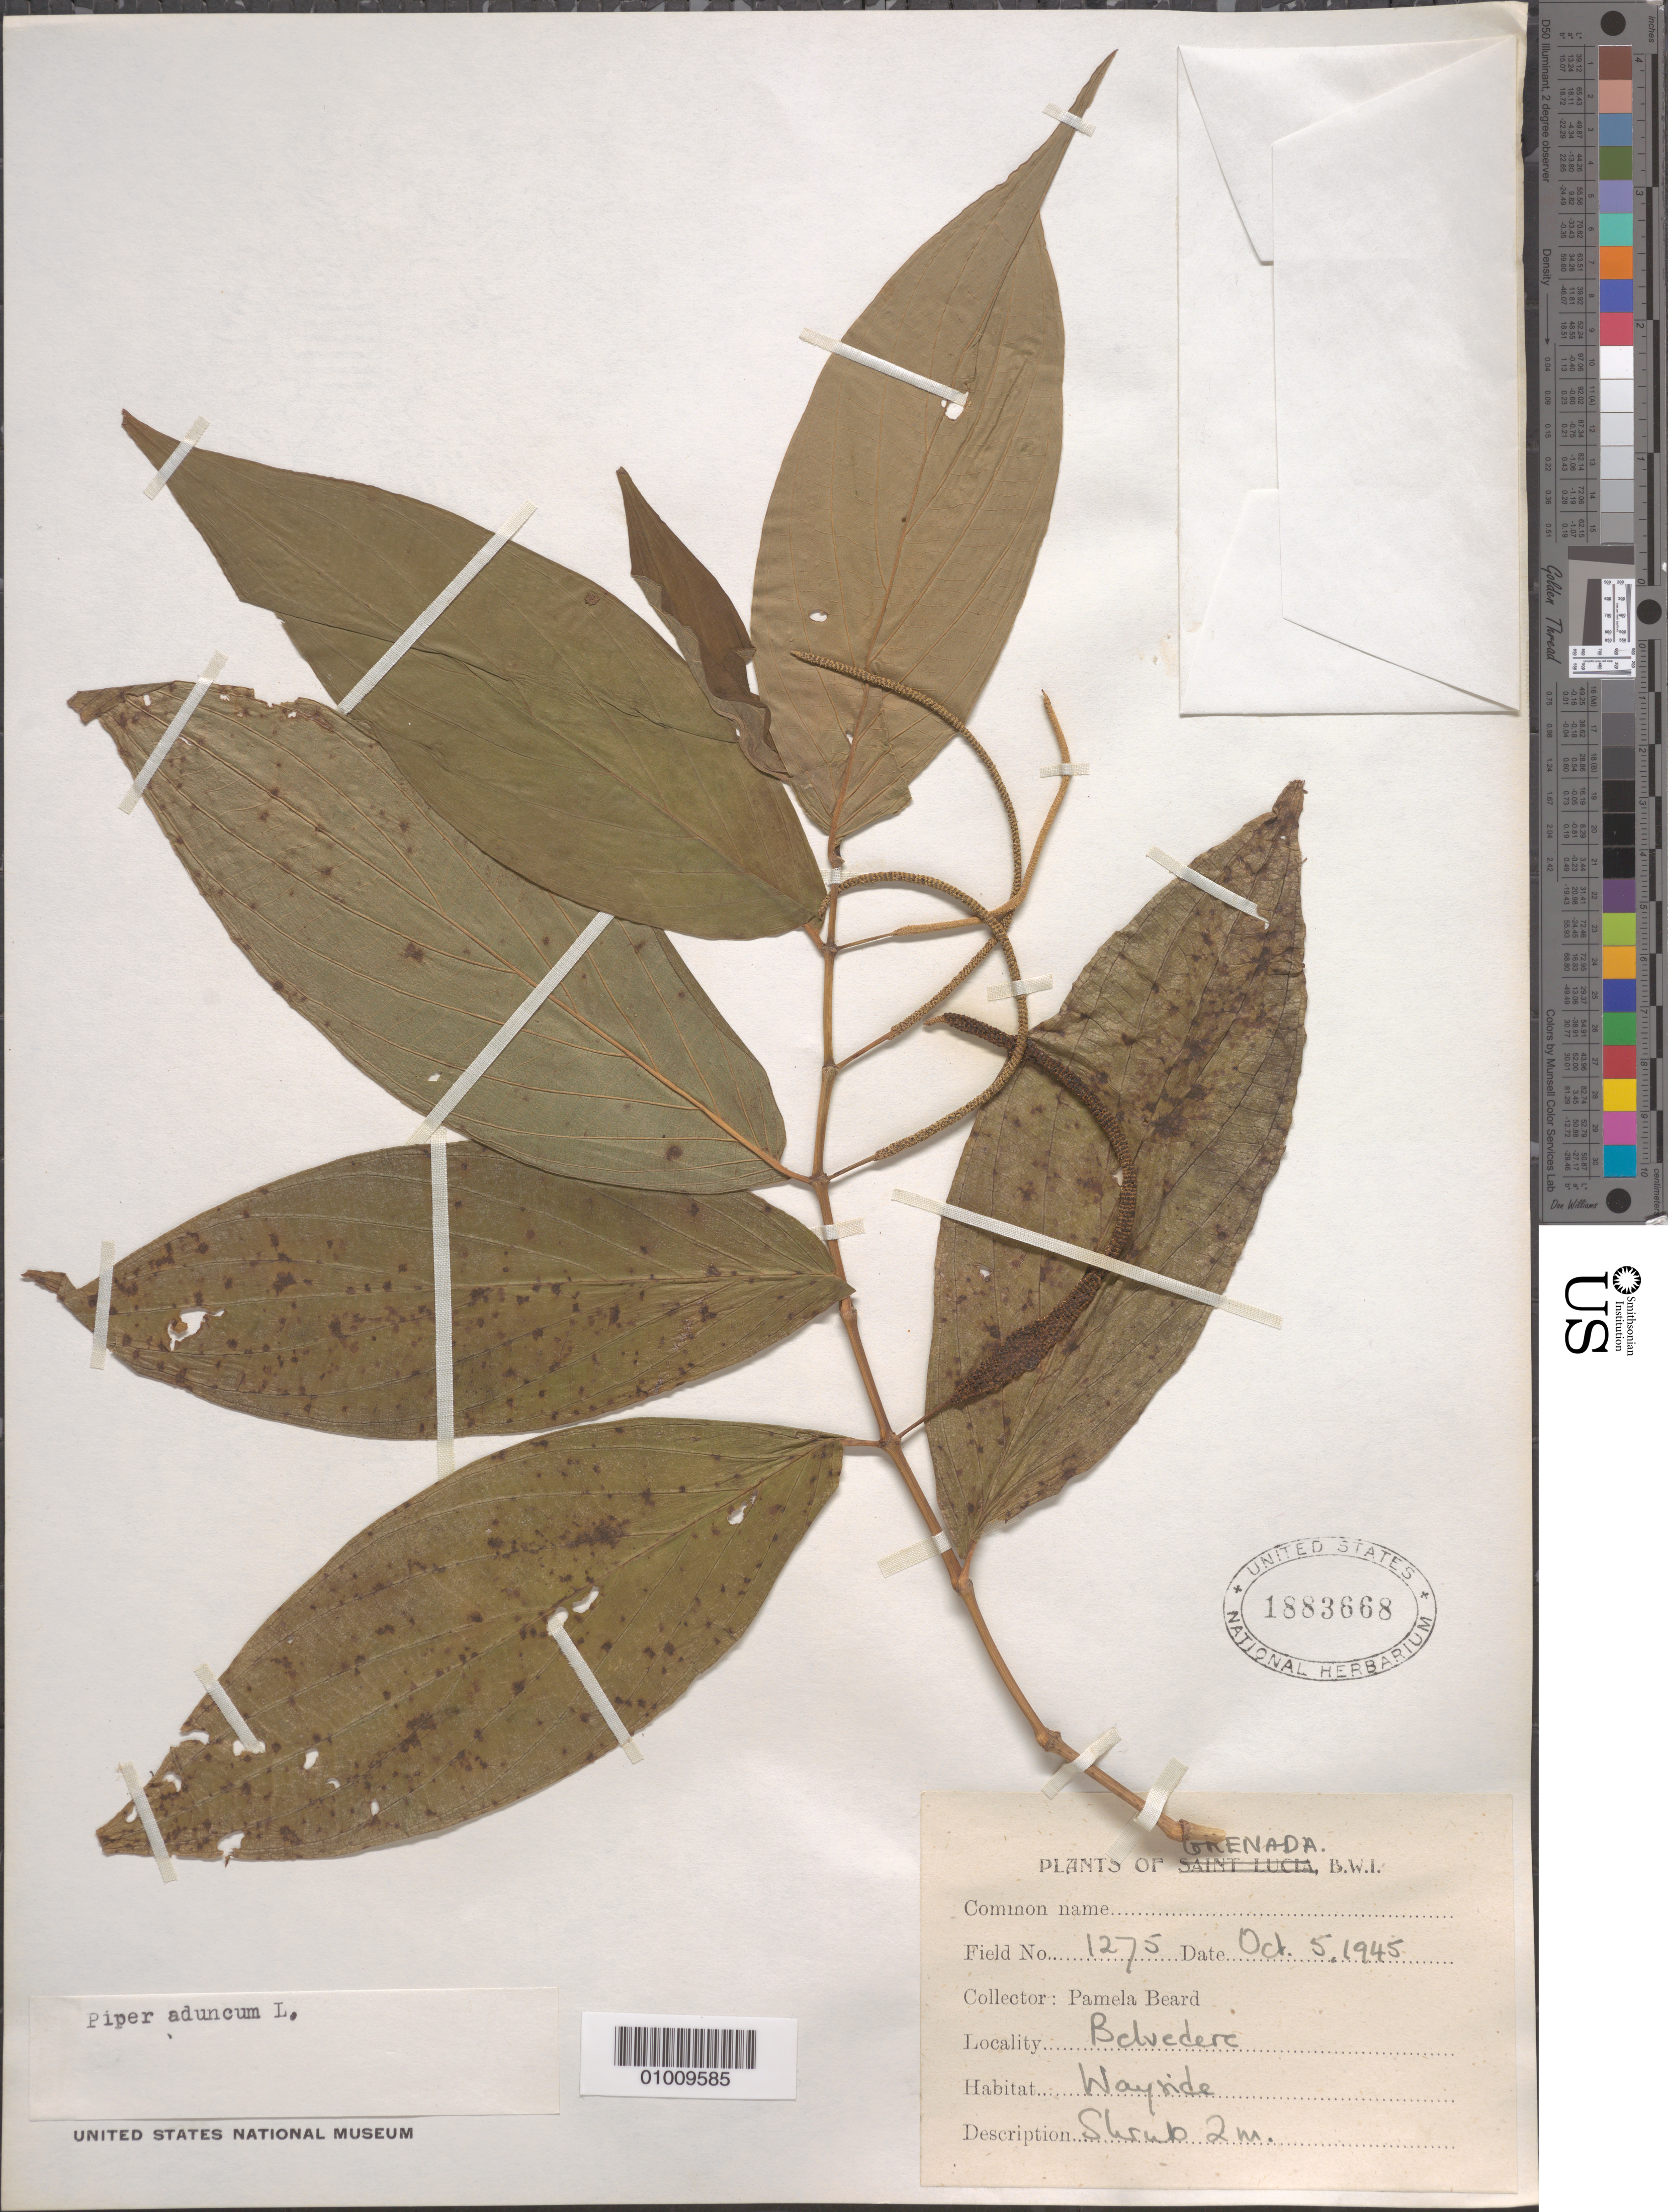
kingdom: Plantae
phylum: Tracheophyta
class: Magnoliopsida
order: Piperales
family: Piperaceae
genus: Piper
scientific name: Piper aduncum var. aduncum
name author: L.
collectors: P. Beard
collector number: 1275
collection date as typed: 05 Oct 1945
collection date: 1945-10-05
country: Grenada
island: Grenada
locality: Wayride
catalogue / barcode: US 1883668